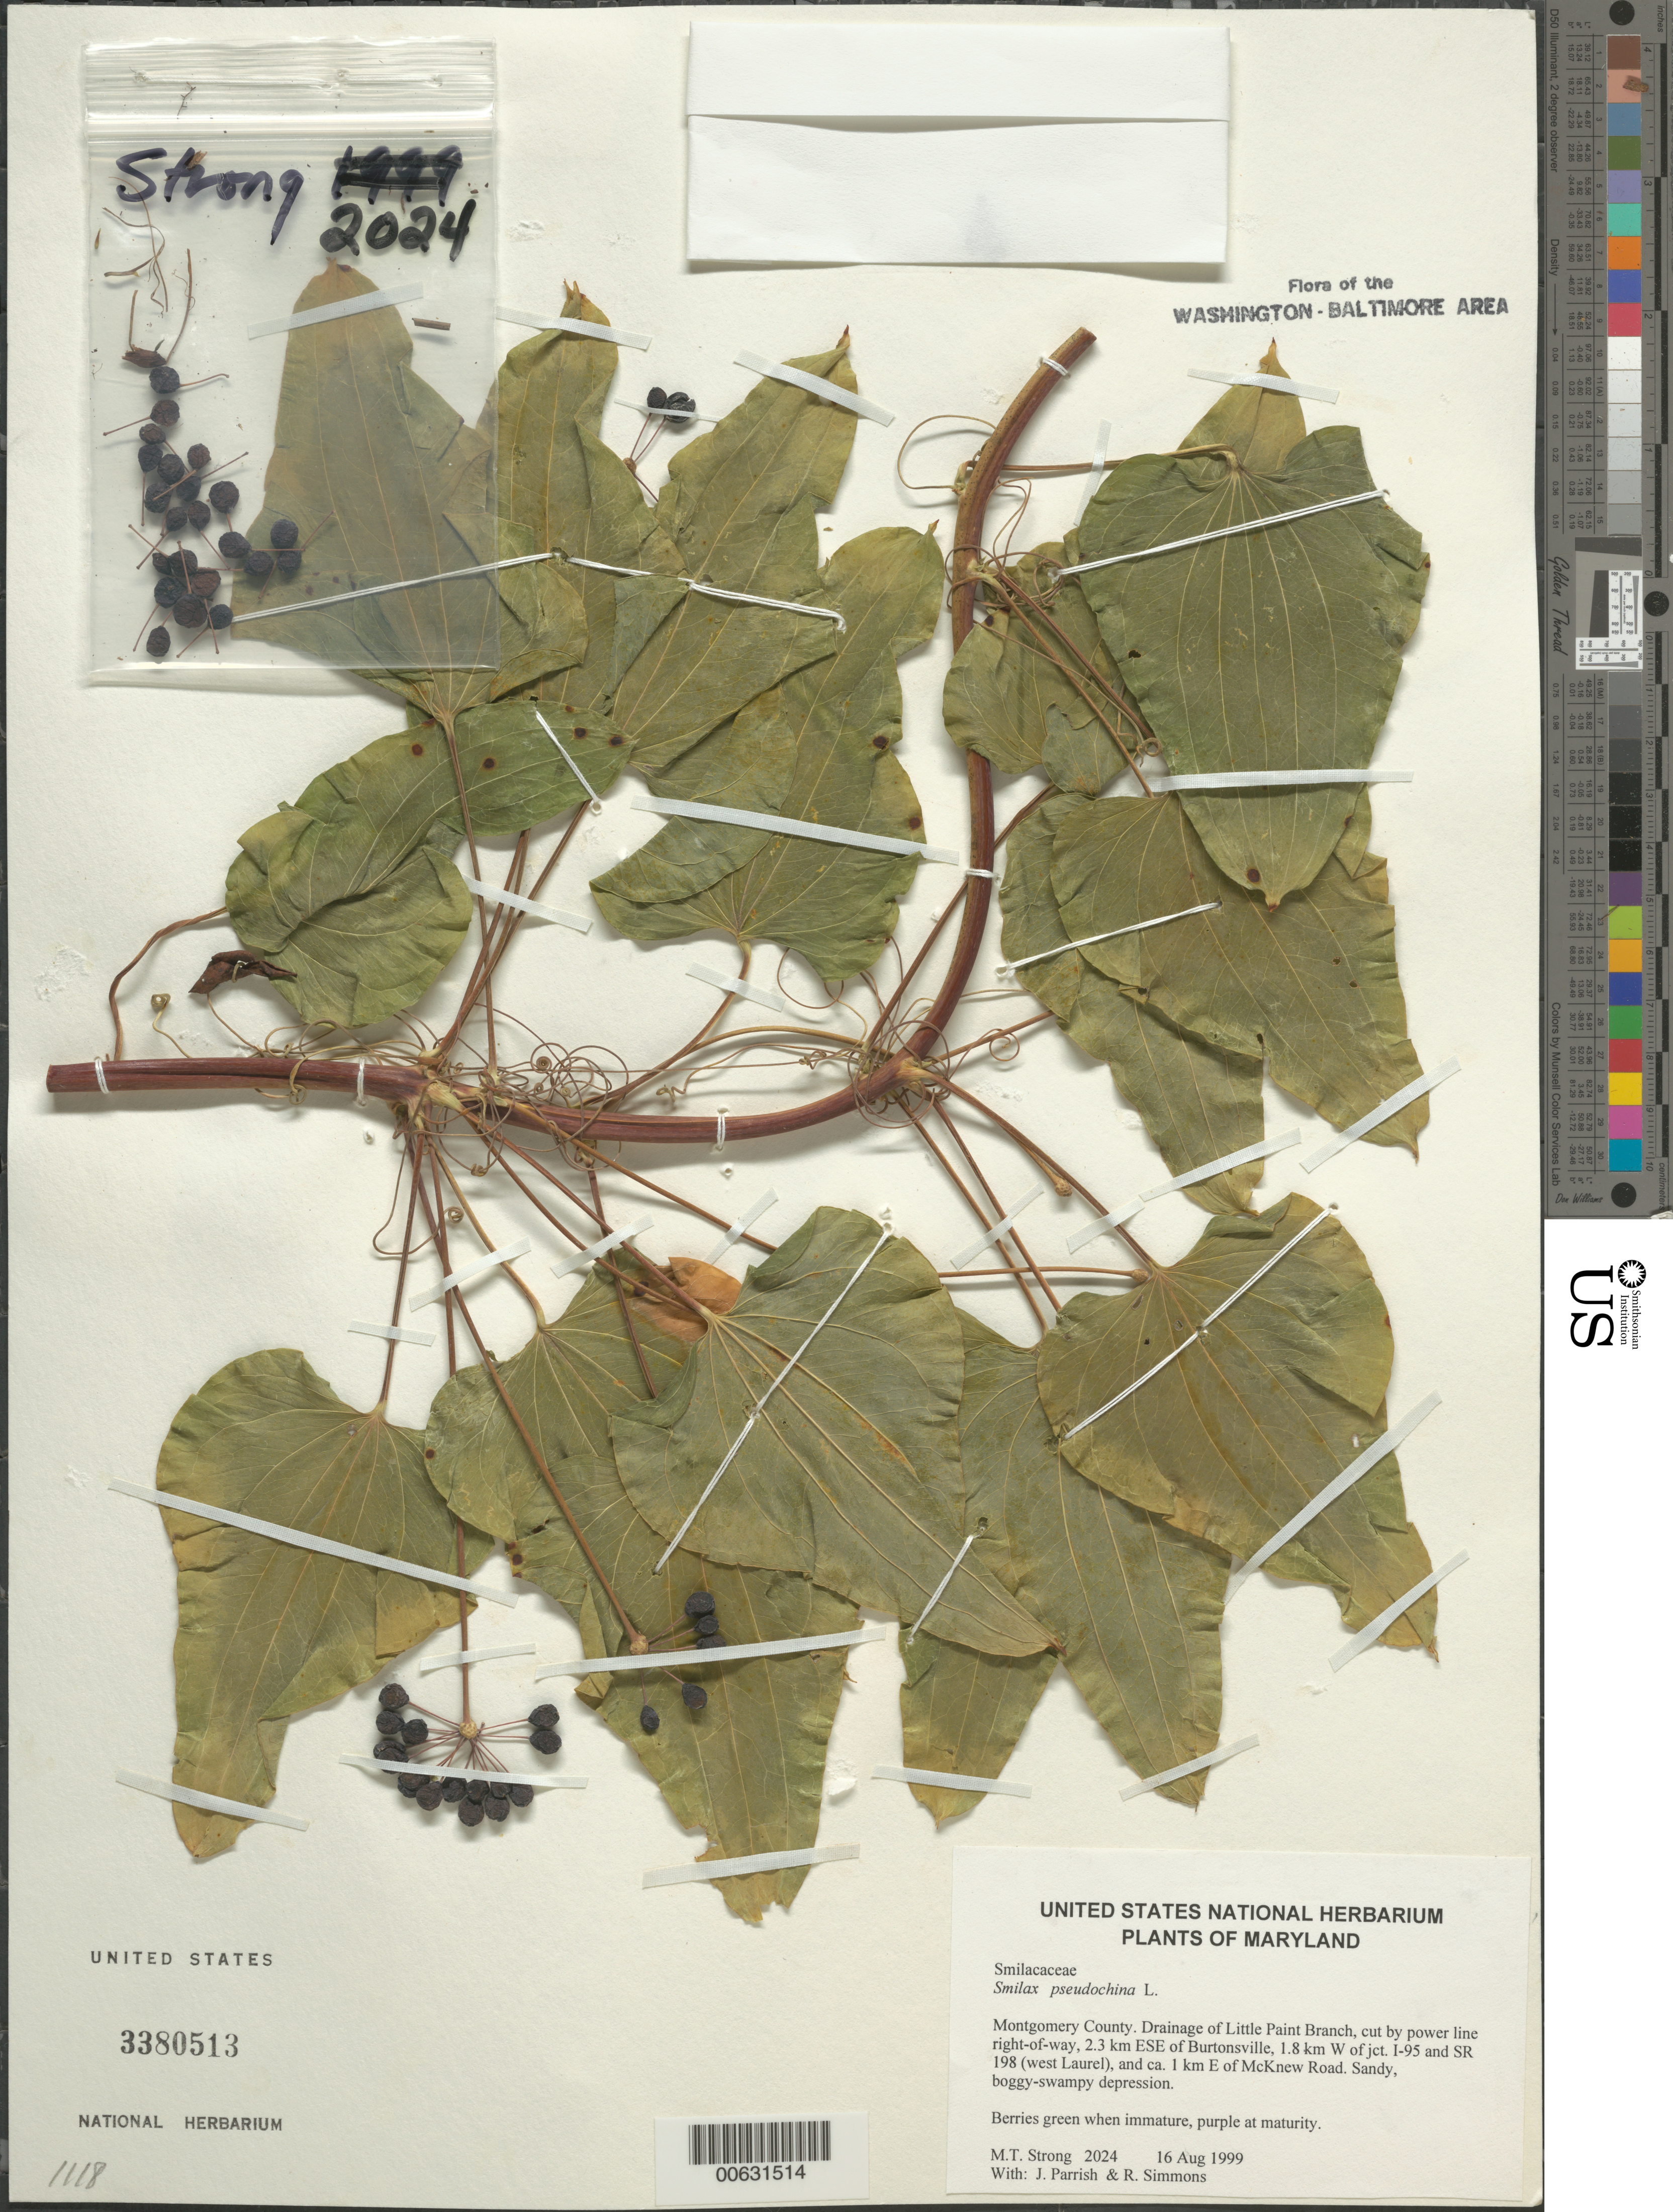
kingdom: Plantae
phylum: Tracheophyta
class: Liliopsida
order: Liliales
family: Smilacaceae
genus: Smilax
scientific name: Smilax pseudochina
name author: L.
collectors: M. T. Strong, J. Parrish & R. Simmons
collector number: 2024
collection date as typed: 16 Aug 1999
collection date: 1999-08-16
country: United States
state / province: Maryland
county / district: Montgomery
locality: Drainage of Little Paint Branch, cut by power line right-of-way, 2.3 km ESE of Burtonsville, 1.8 km W of jct. I-95 and SR 198 (west Laurel), and ca. 1 km E of McKnew Road.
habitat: Sandy, boggy-swampy depression.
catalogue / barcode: US 3380513